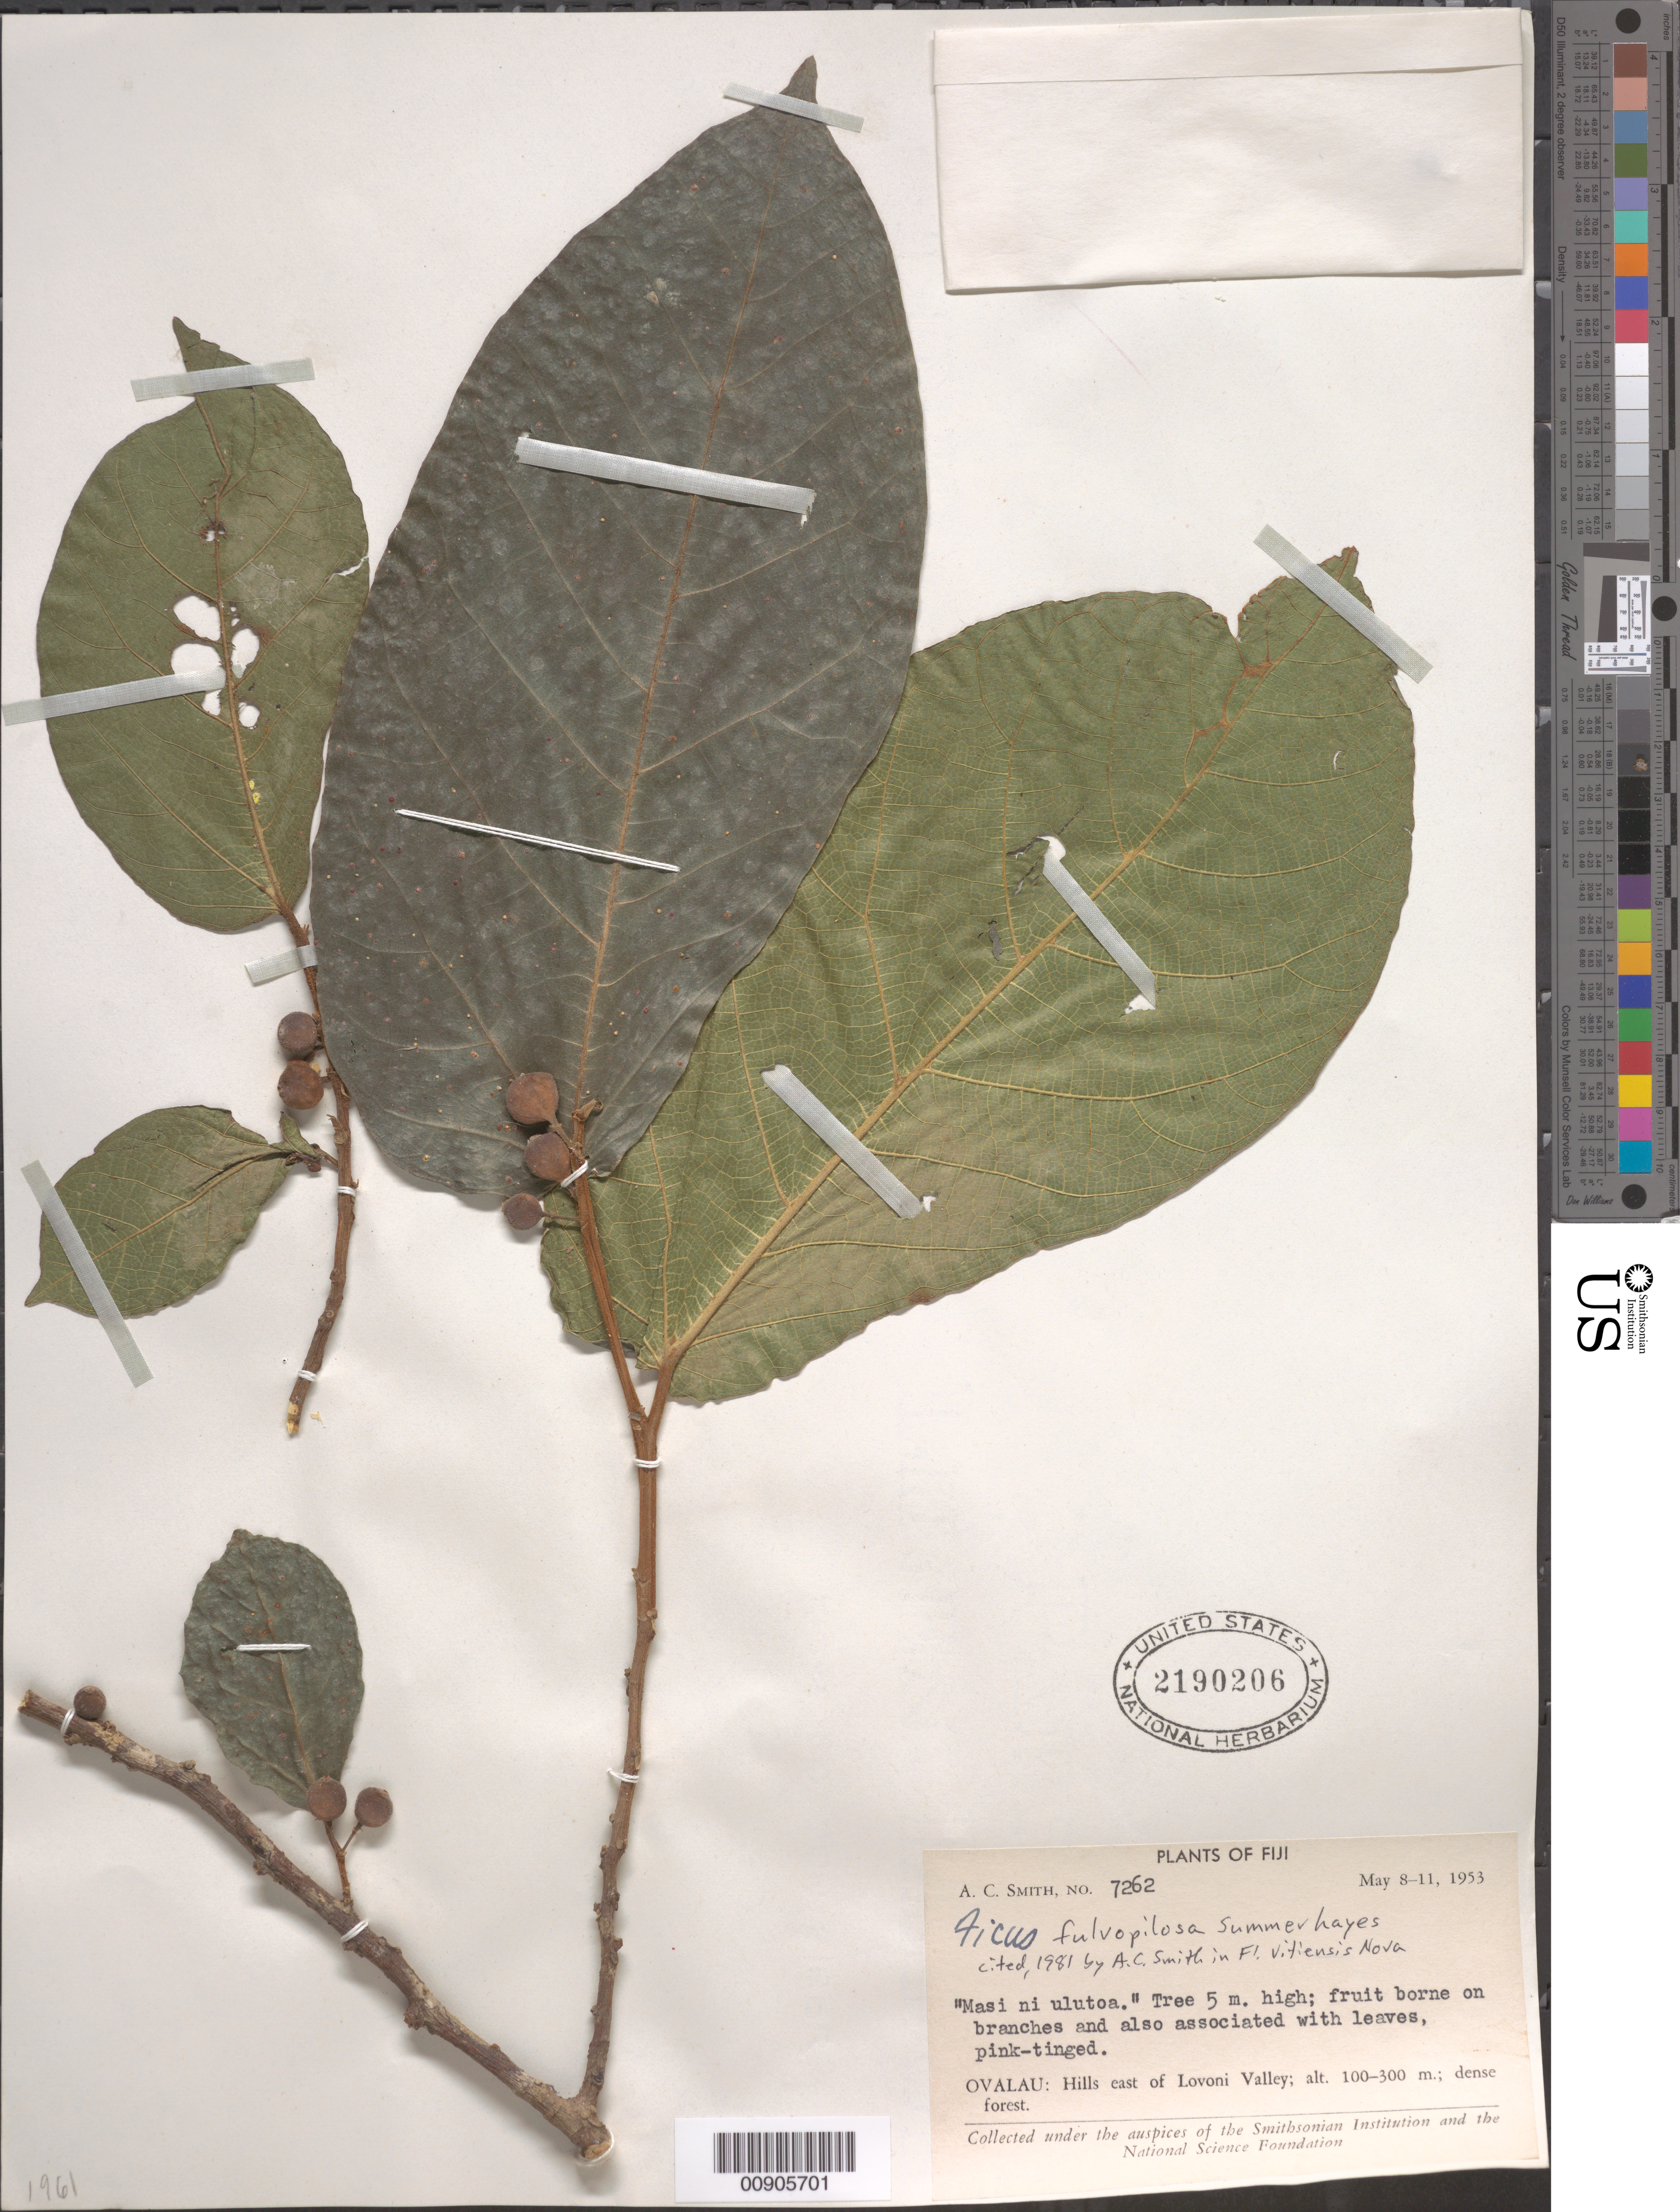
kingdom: Plantae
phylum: Tracheophyta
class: Magnoliopsida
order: Rosales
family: Moraceae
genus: Ficus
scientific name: Ficus fulvopilosa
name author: Summerh.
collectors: C. A. Smith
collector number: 7262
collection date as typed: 08 May 1953 to 11 May 1953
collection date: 1953-05-08/1953-05-11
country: Fiji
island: Ovalau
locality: hills east of Lovoni Valley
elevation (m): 100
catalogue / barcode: US 2190206